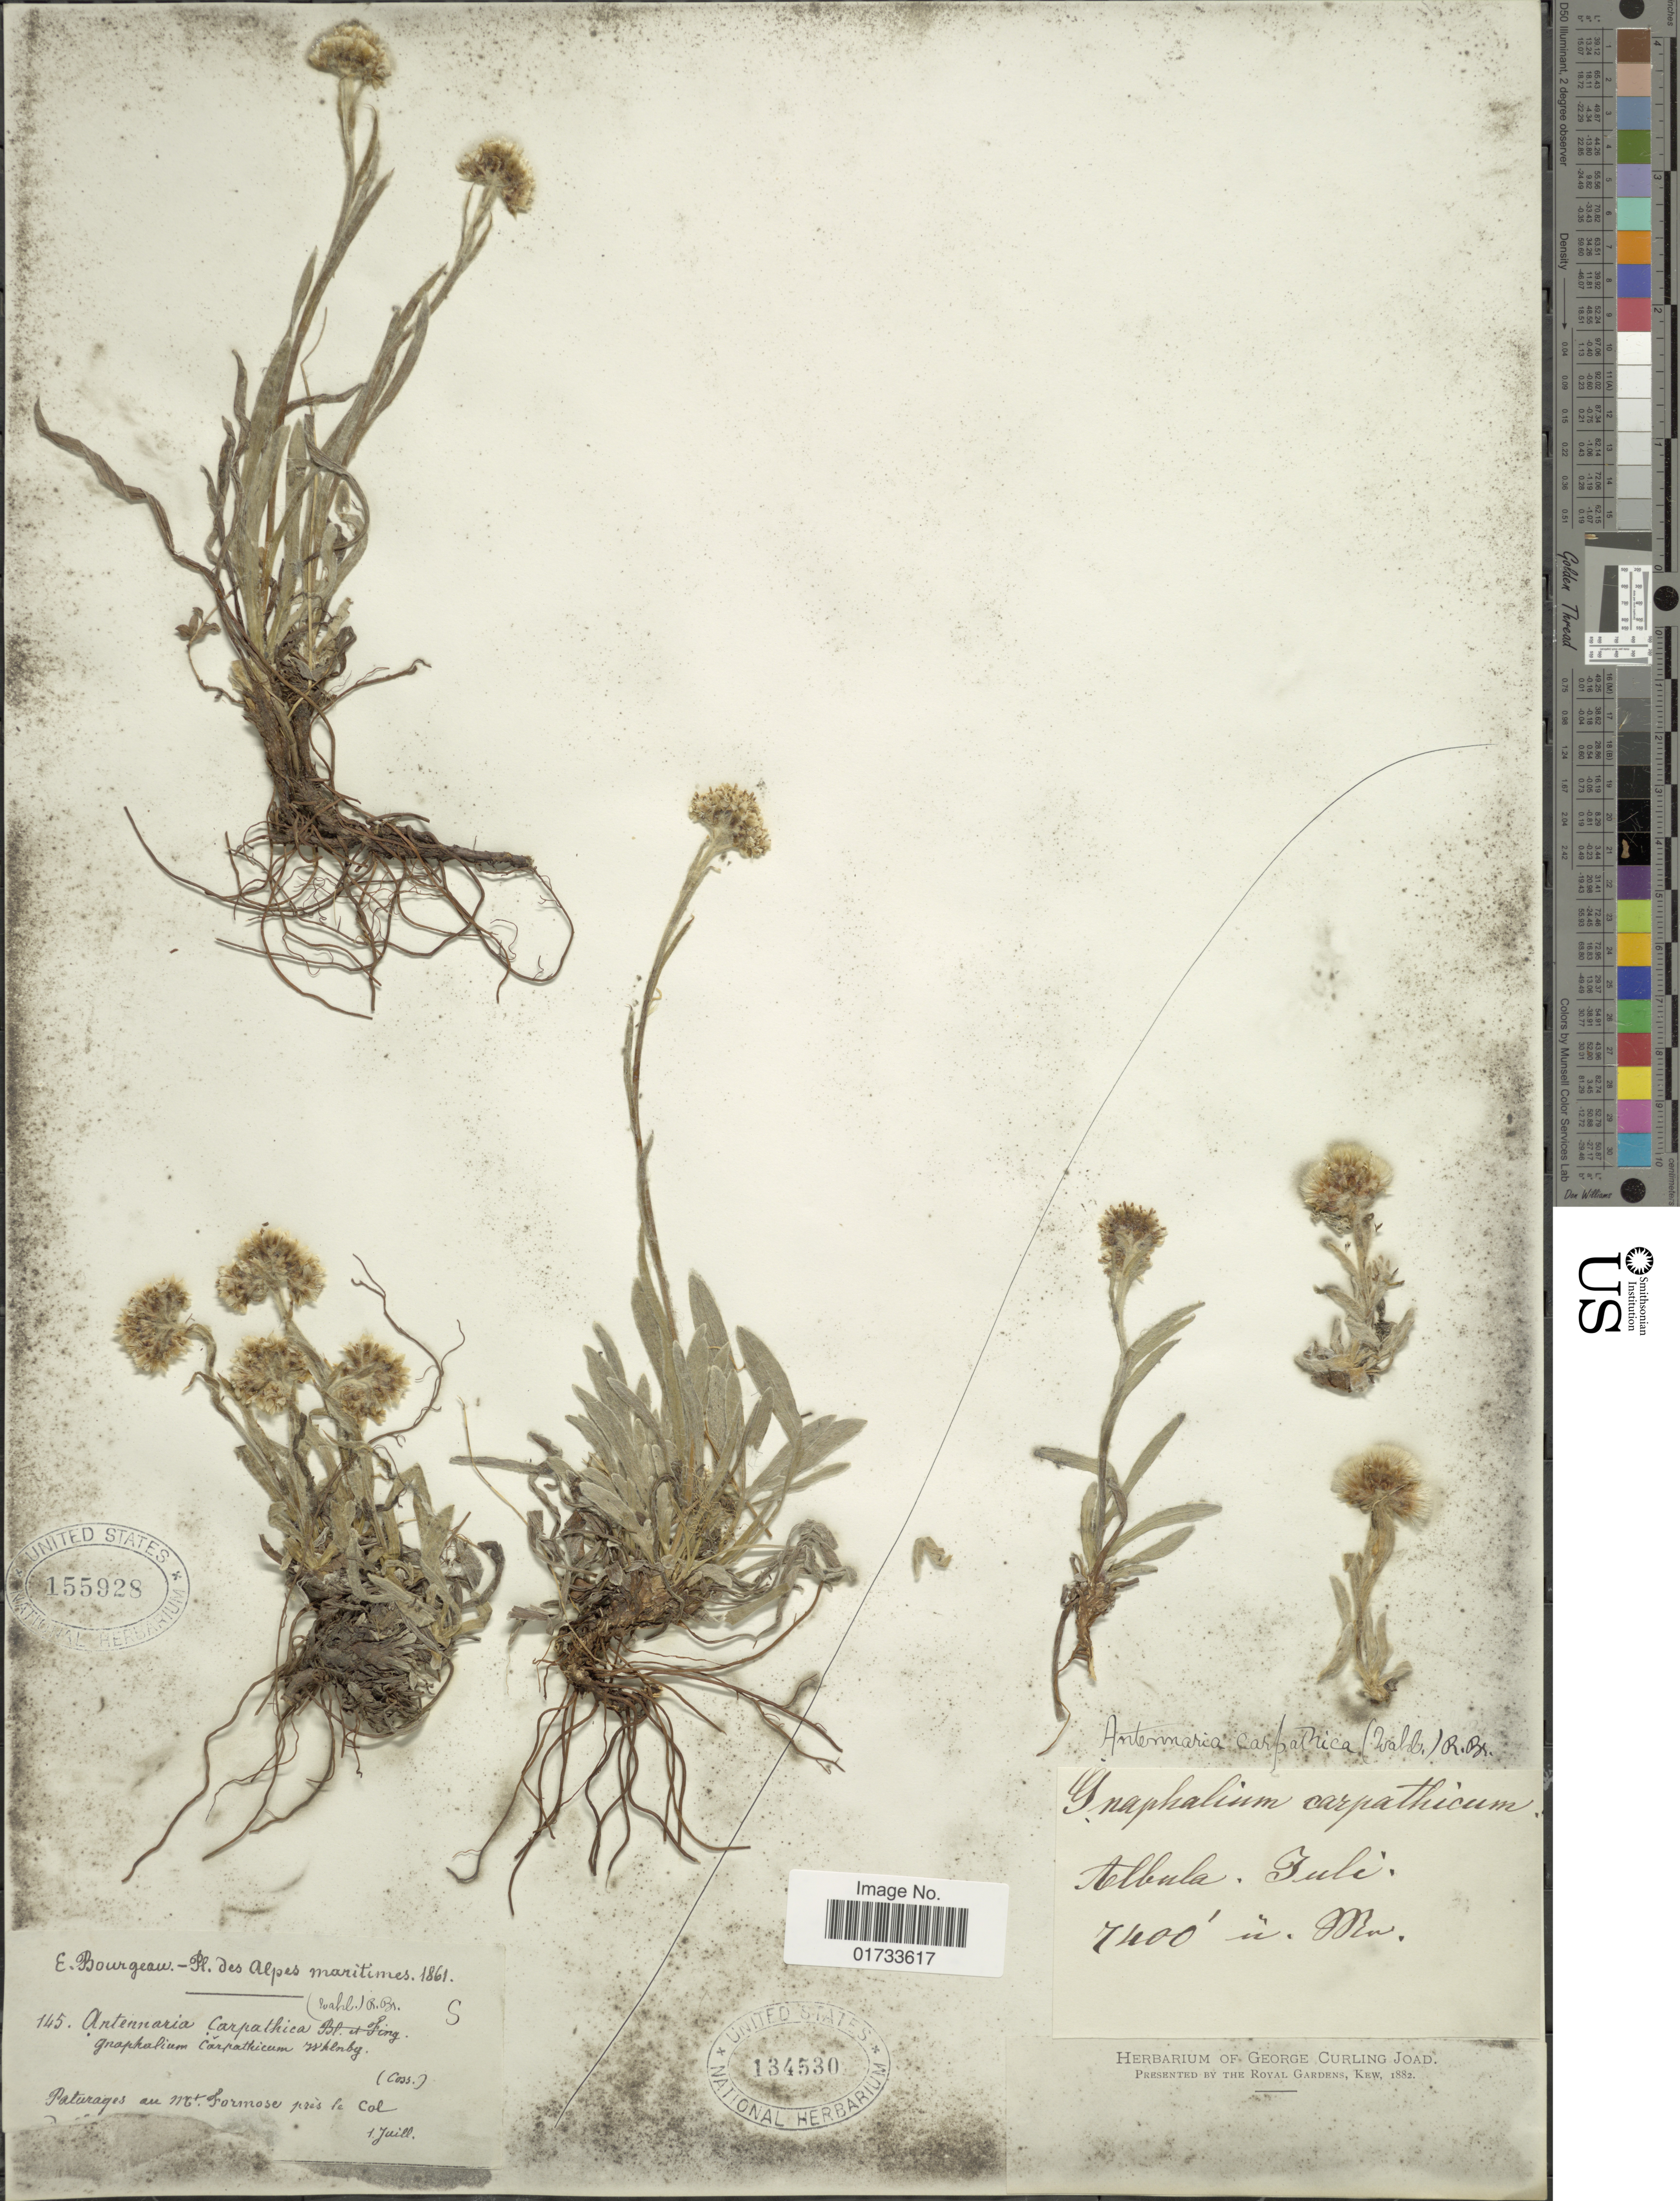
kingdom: Plantae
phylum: Tracheophyta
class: Magnoliopsida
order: Asterales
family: Asteraceae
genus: Antennaria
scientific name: Antennaria carpatica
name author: (Wahlenb.) Williams & Fingerh.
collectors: ex herb. George Curling Joad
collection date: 1882-07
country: Switzerland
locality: Albula, in Mn.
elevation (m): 2256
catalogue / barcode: US 134530-2